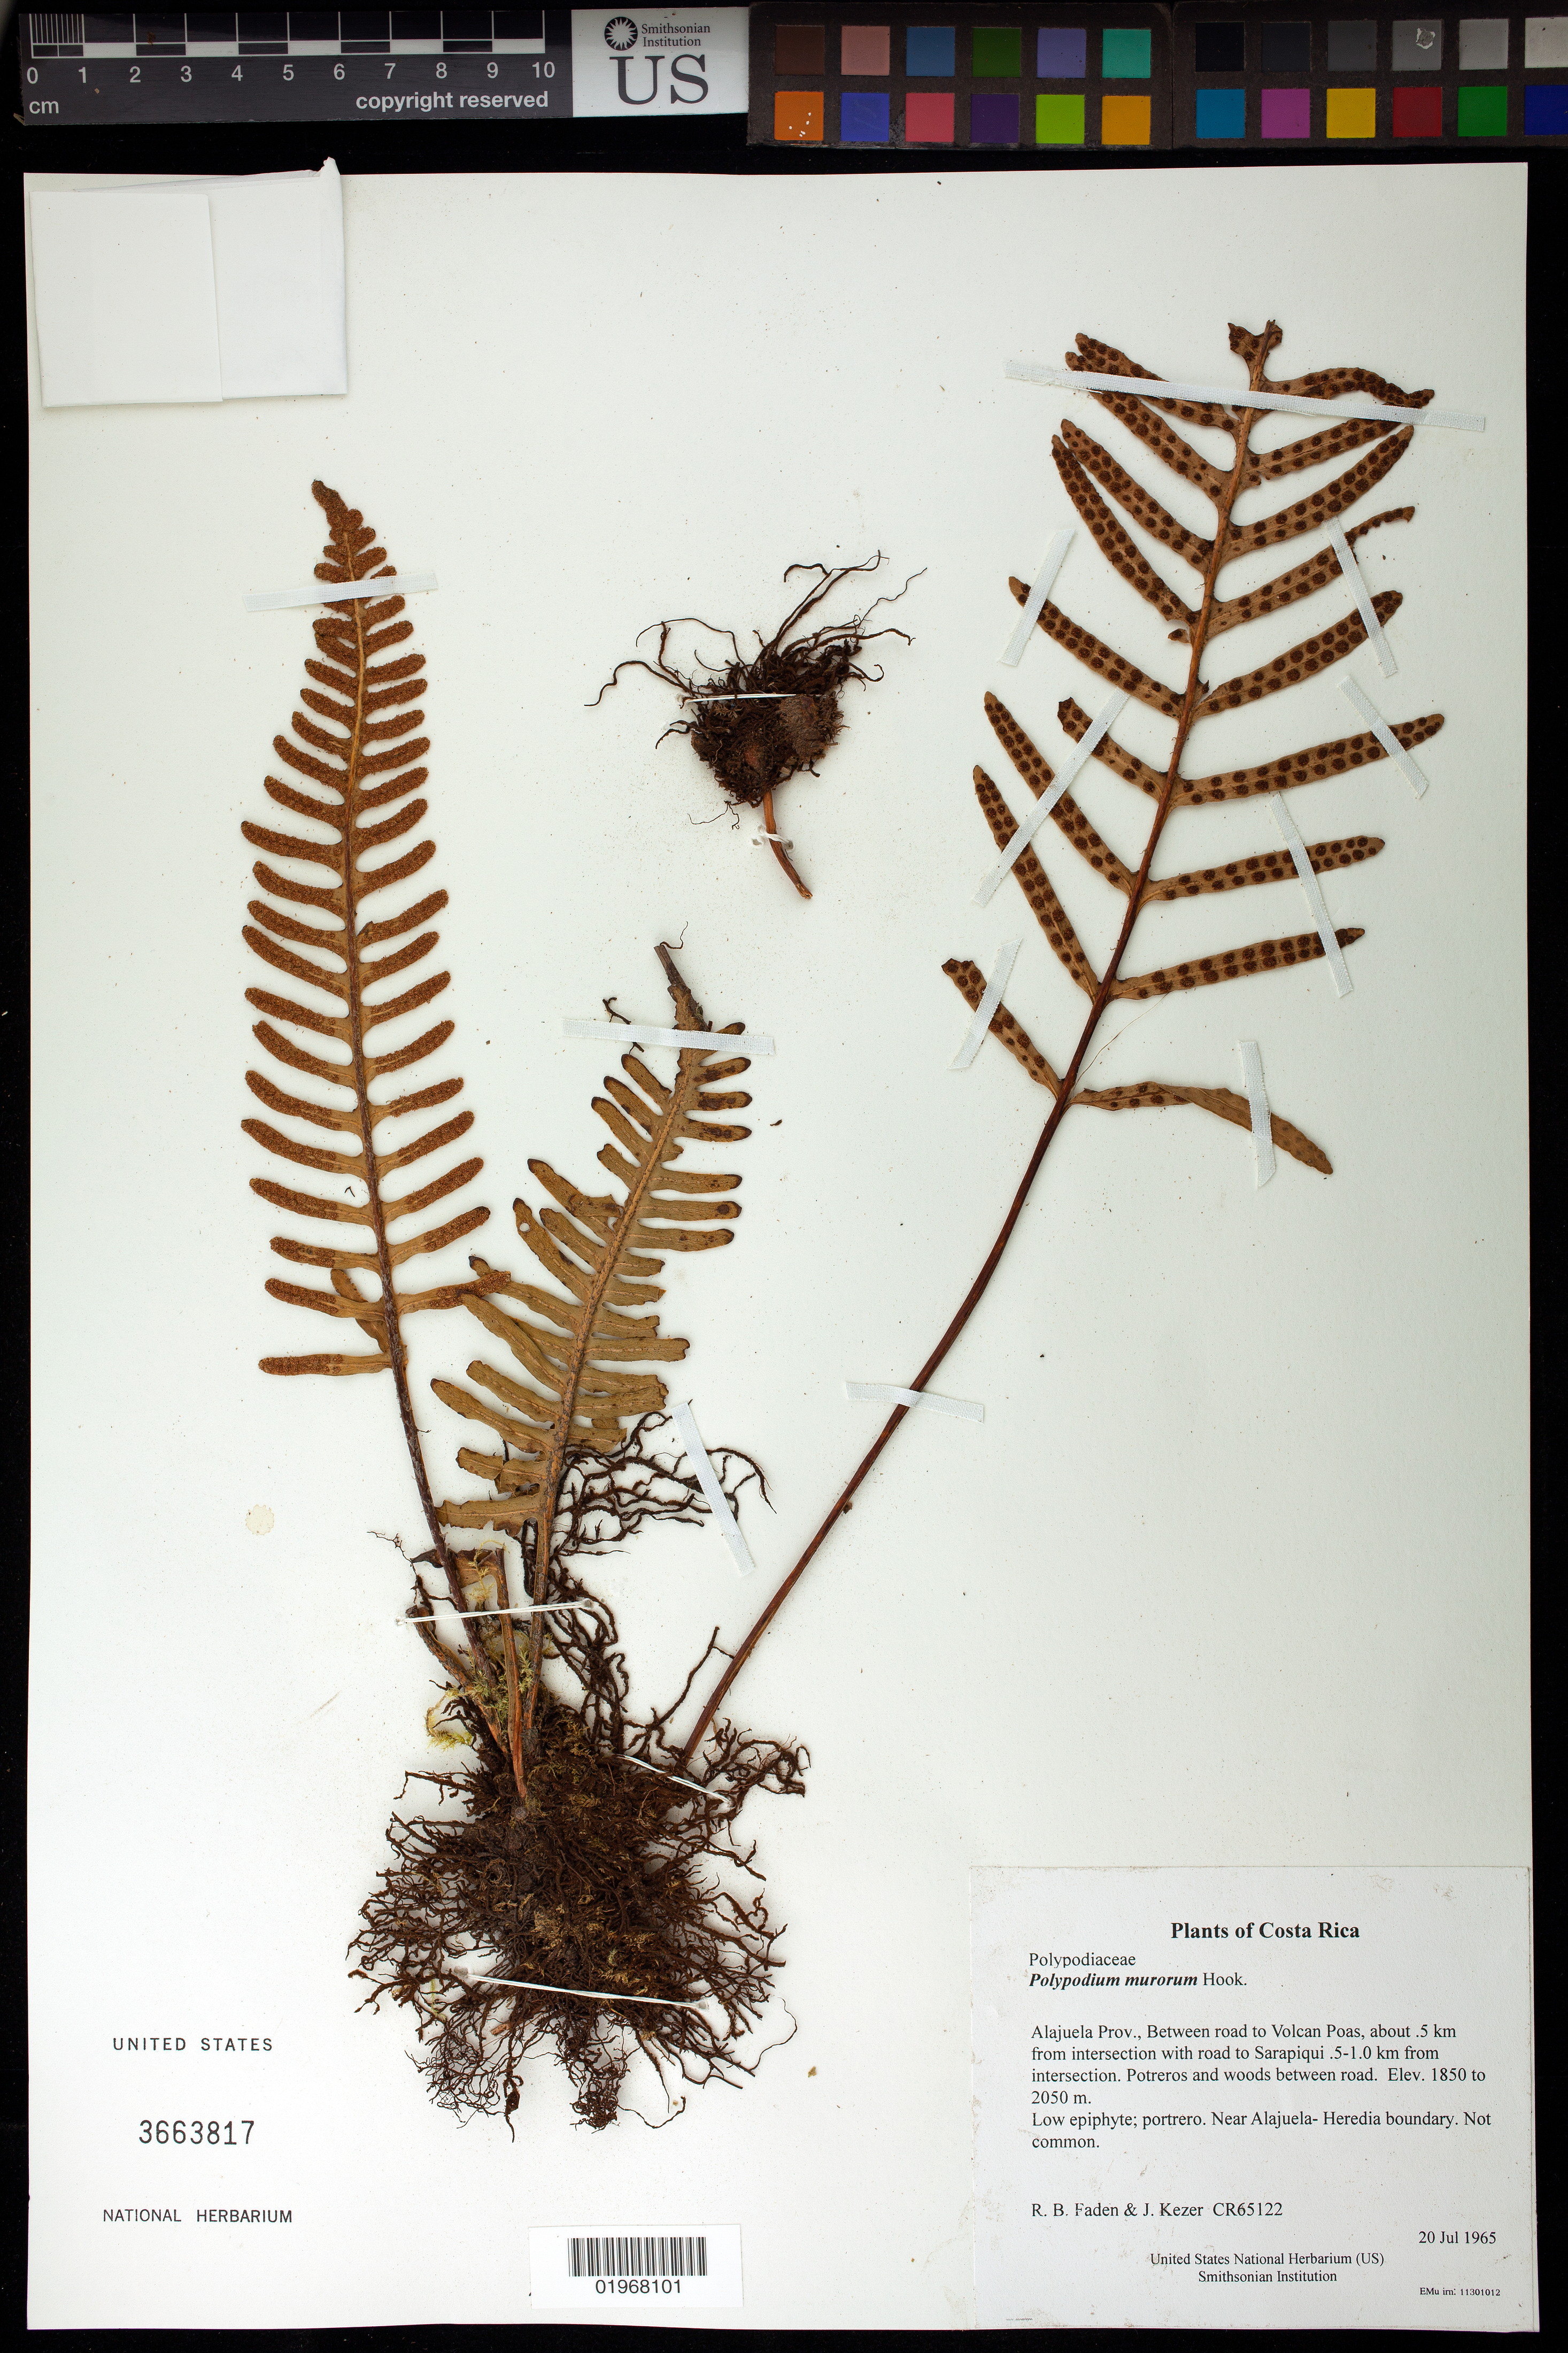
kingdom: Plantae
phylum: Tracheophyta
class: Polypodiopsida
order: Polypodiales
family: Polypodiaceae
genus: Polypodium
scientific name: Polypodium murorum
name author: Hook.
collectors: R. B. Faden & J. Kezer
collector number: CR65122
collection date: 1965-07-20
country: Costa Rica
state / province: Alajuela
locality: Between road to Volcan Poas, about .5 km from intersection with road to Sarapiqui .5-1.0 km from intersection. Potreros and woods between road.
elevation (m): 1850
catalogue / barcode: US 3663817